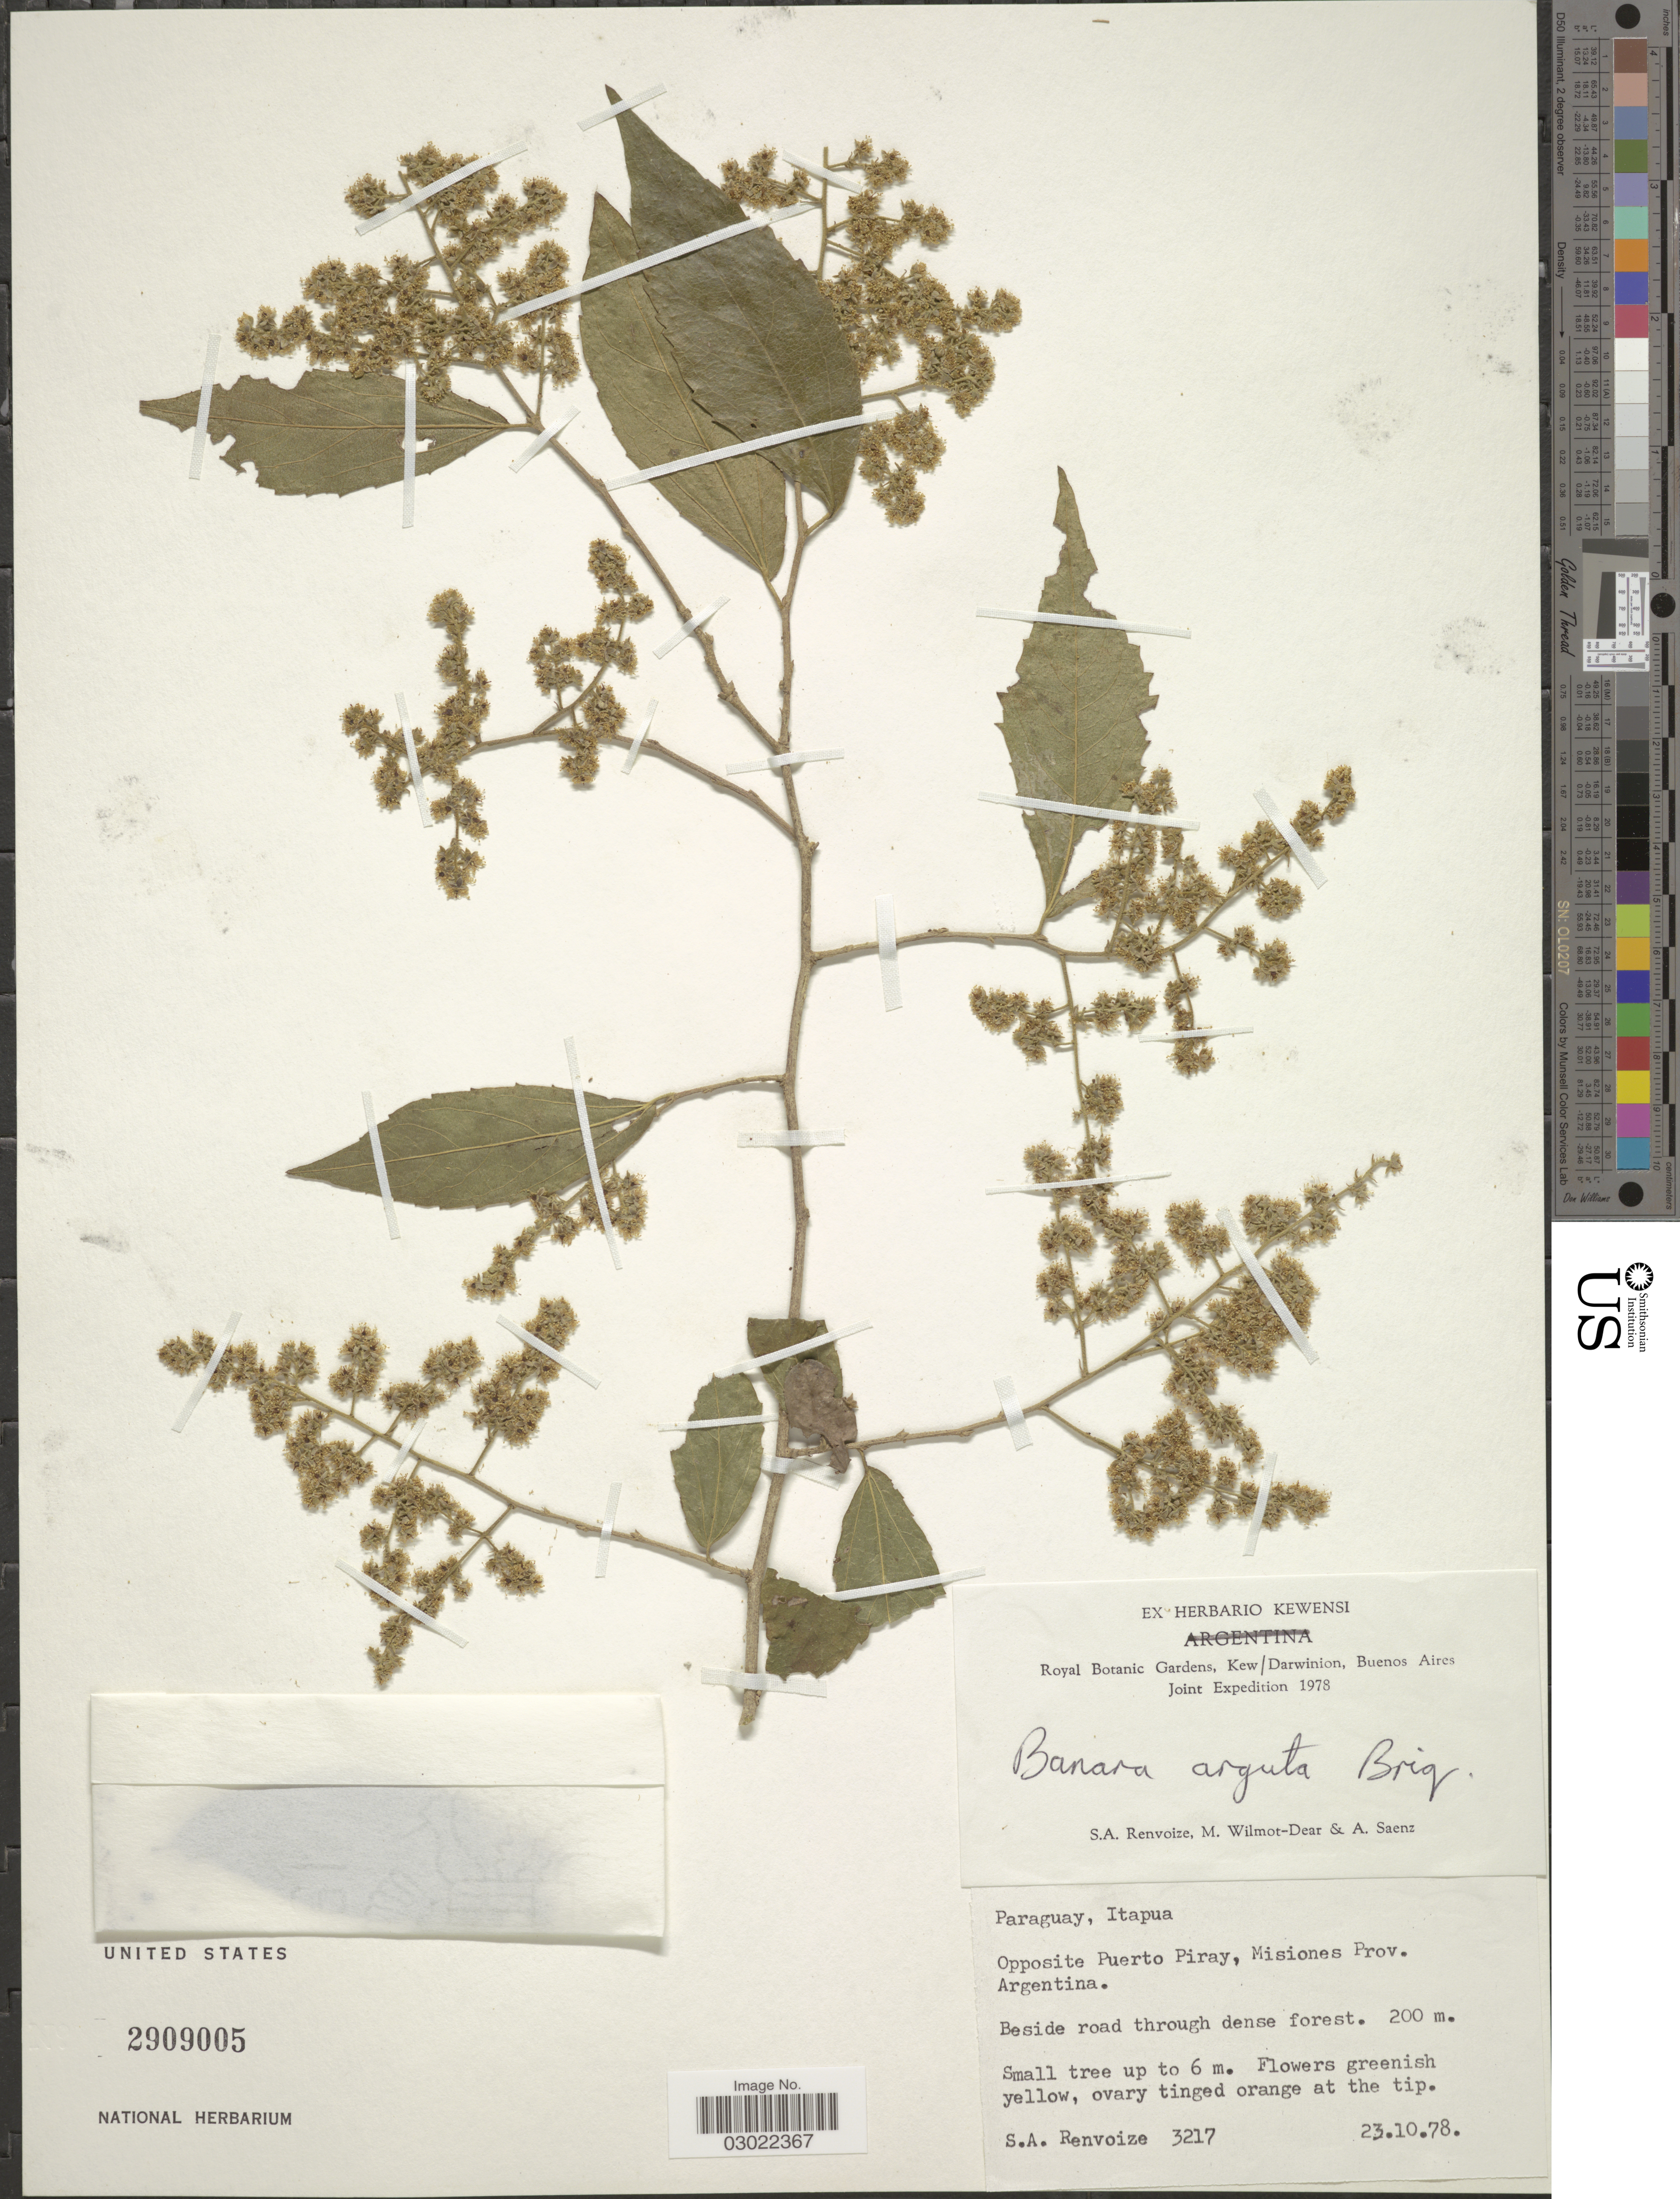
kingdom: Plantae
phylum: Tracheophyta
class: Magnoliopsida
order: Malpighiales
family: Salicaceae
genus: Banara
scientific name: Banara arguta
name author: Briq.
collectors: S. A. Renvoize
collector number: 3217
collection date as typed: Transcribed d/m/y: 23/10/78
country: Paraguay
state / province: Itapua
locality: Opposite Puerto Piray, Misiones Prov. Argentina. Beside road through dense forest.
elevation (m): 200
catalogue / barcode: US 2909005